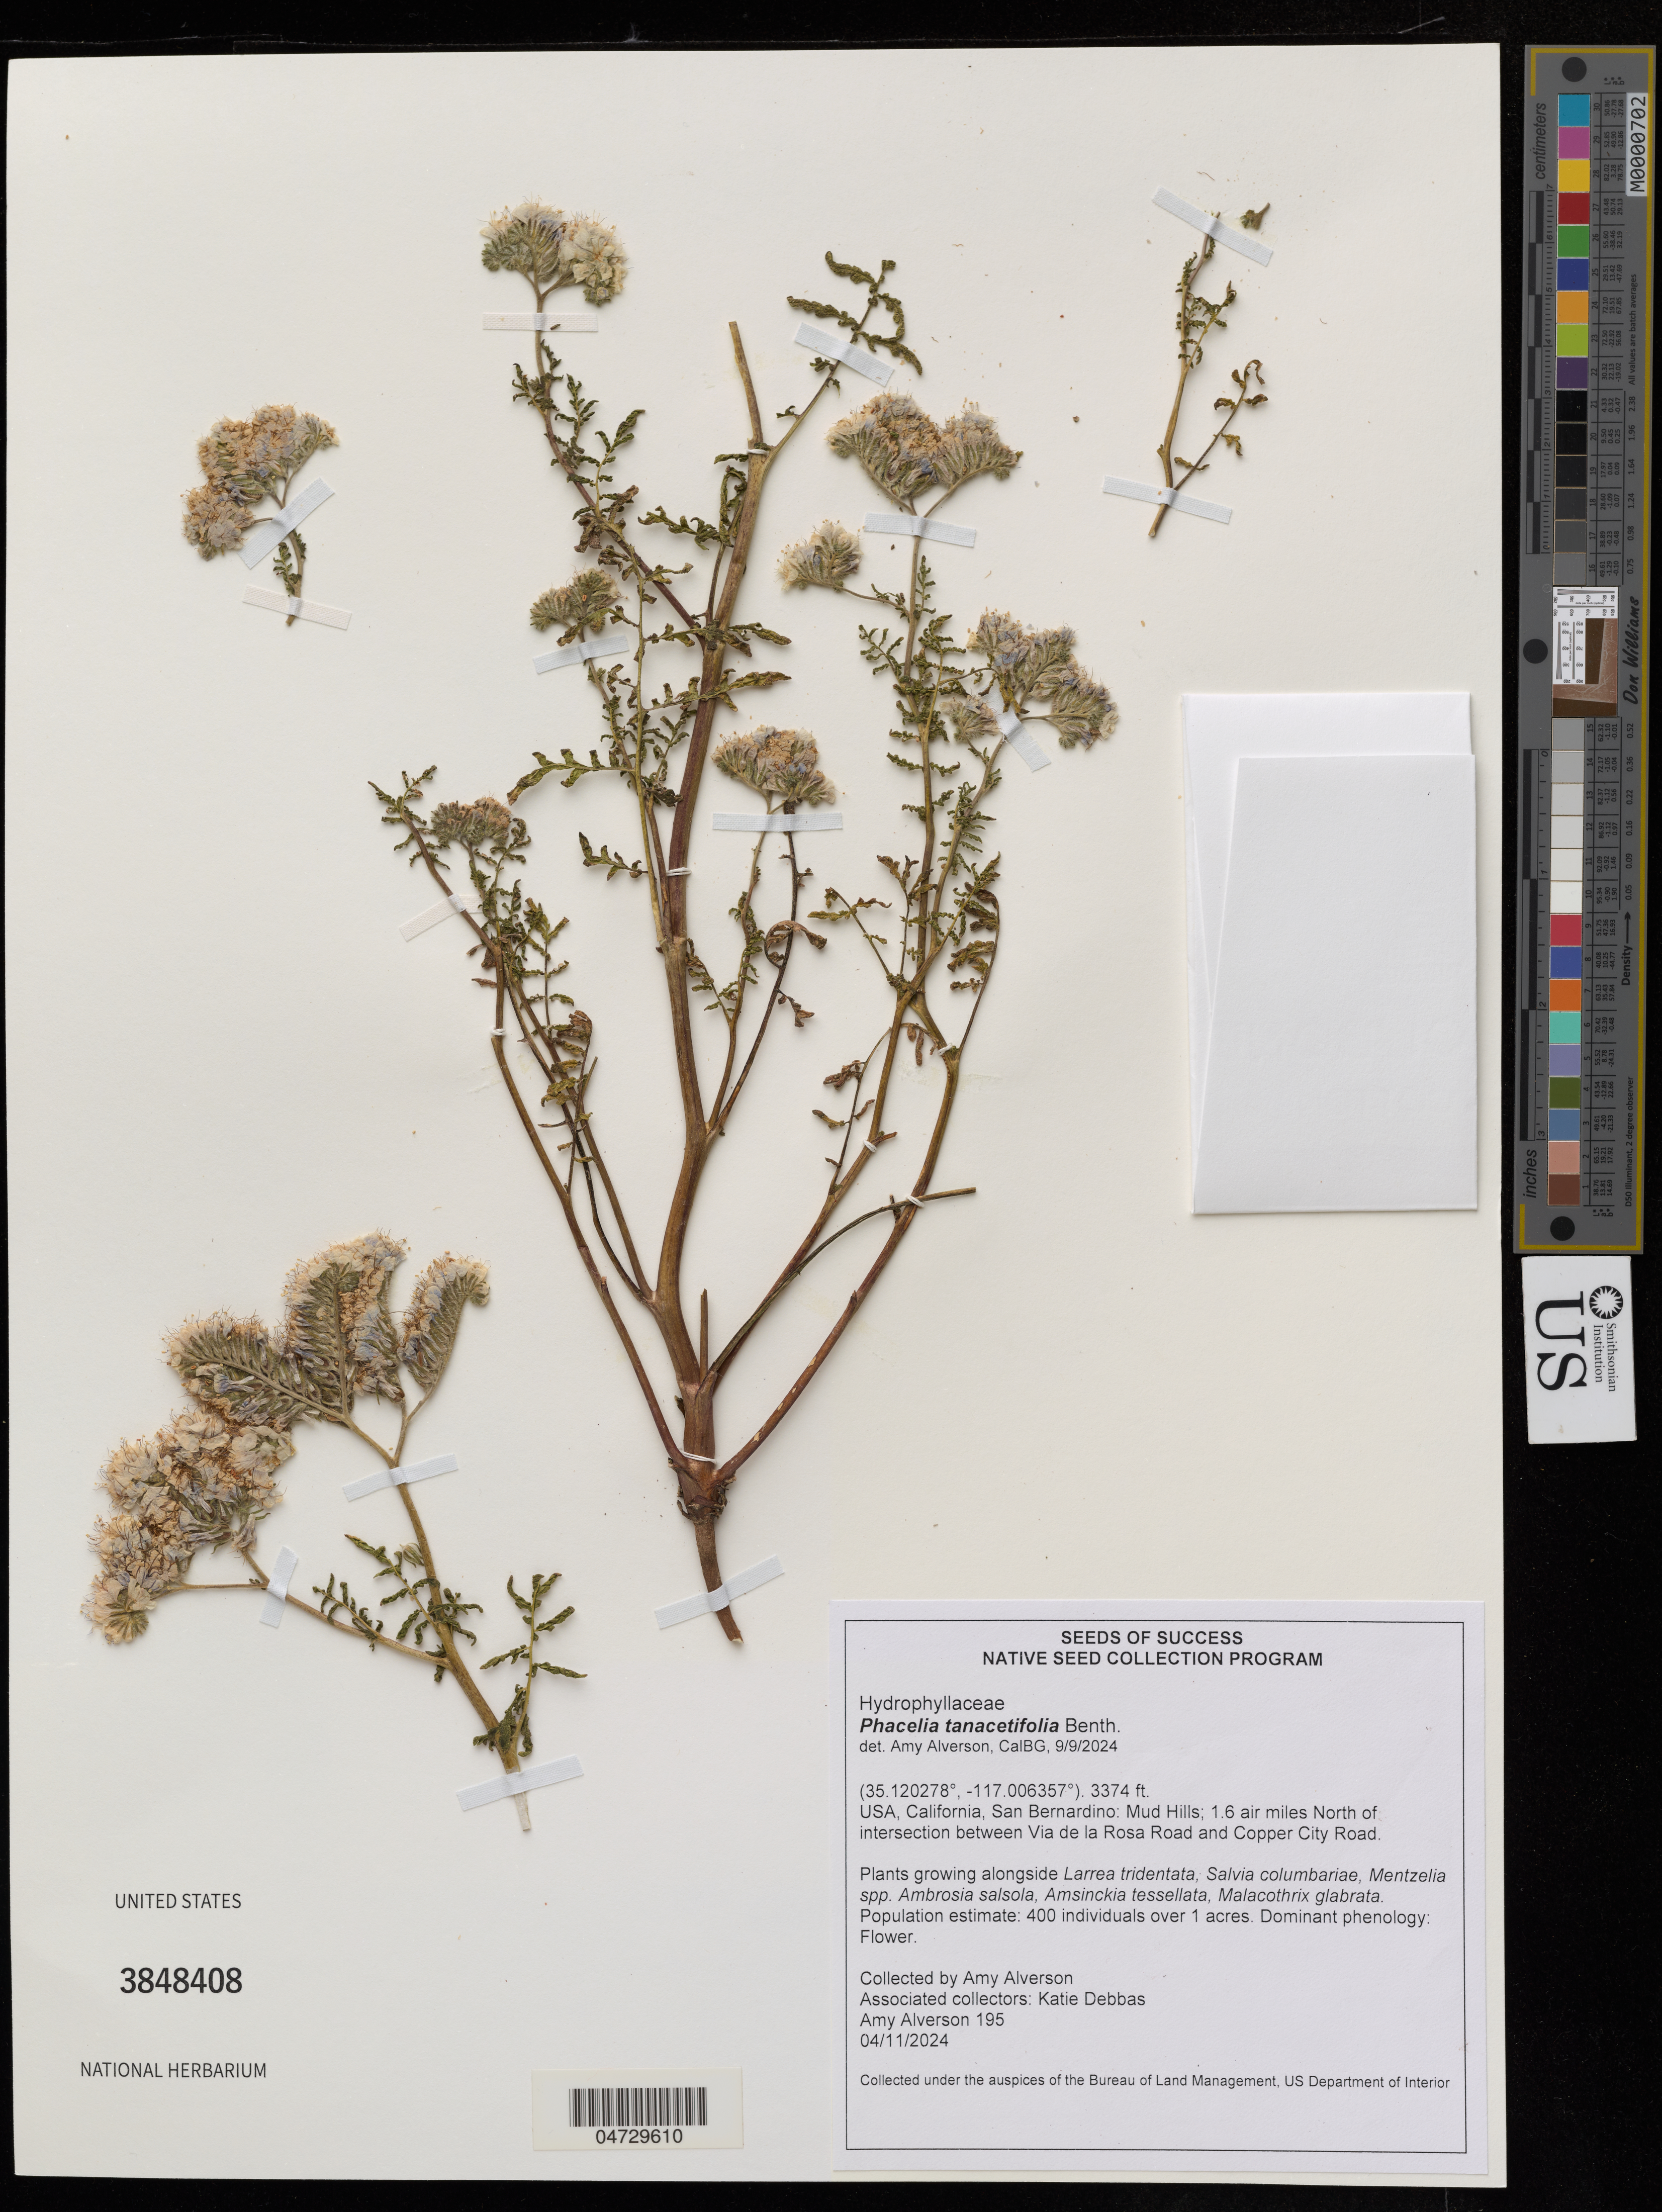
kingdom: Plantae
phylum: Tracheophyta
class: Magnoliopsida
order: Boraginales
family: Hydrophyllaceae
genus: Phacelia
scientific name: Phacelia tanacetifolia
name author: Benth.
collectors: A. Alverson & K. Debbas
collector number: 195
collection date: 2024-04-11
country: United States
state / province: California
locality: San Bernardino: Mud Hill; 1.6 air miles North of intersection between Via de la Rosa Road and Copper City Road.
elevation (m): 1028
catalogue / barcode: US 3848408